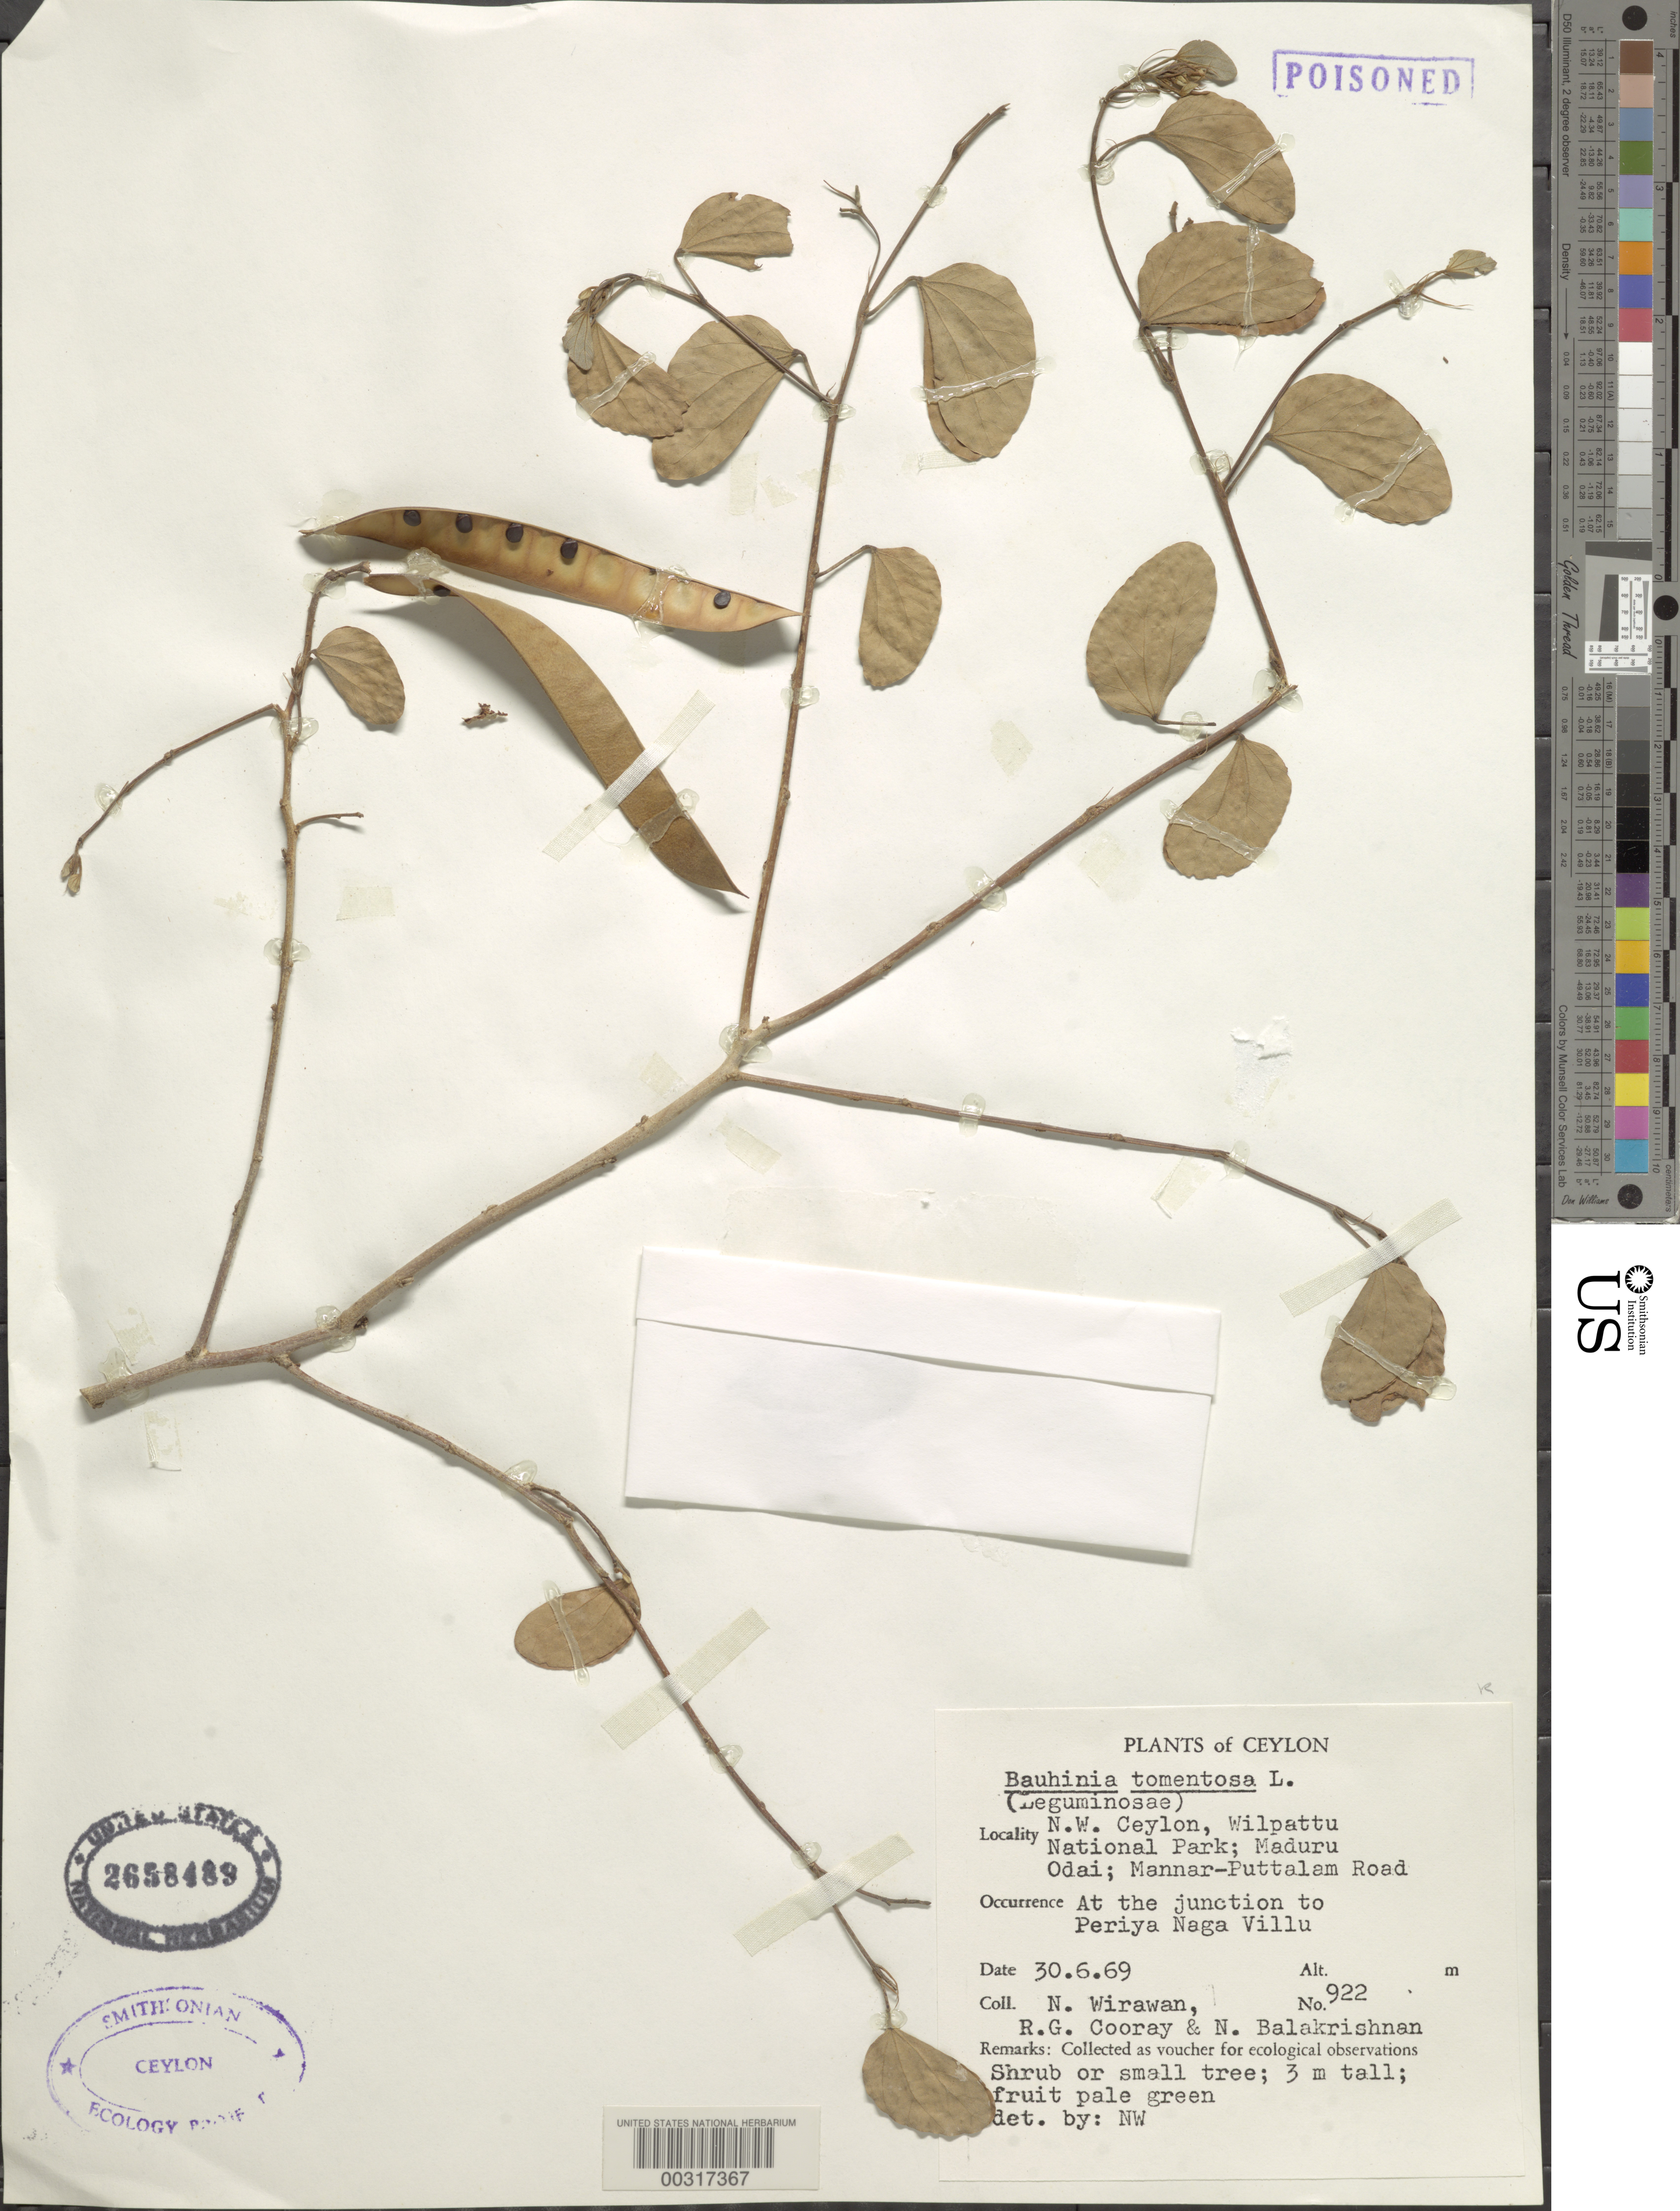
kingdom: Plantae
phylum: Tracheophyta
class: Magnoliopsida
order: Fabales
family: Fabaceae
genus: Bauhinia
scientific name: Bauhinia tomentosa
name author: L.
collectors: N. Wirawan, R. Cooray & N. Balakrishnan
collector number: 922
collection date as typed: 30 Jun 1969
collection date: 1969-06-30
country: Sri Lanka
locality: Wilpattu national park; maduru odai; mannar-puttalam road; at the junction to periay naga villu; nw ceylon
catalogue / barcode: US 2658489